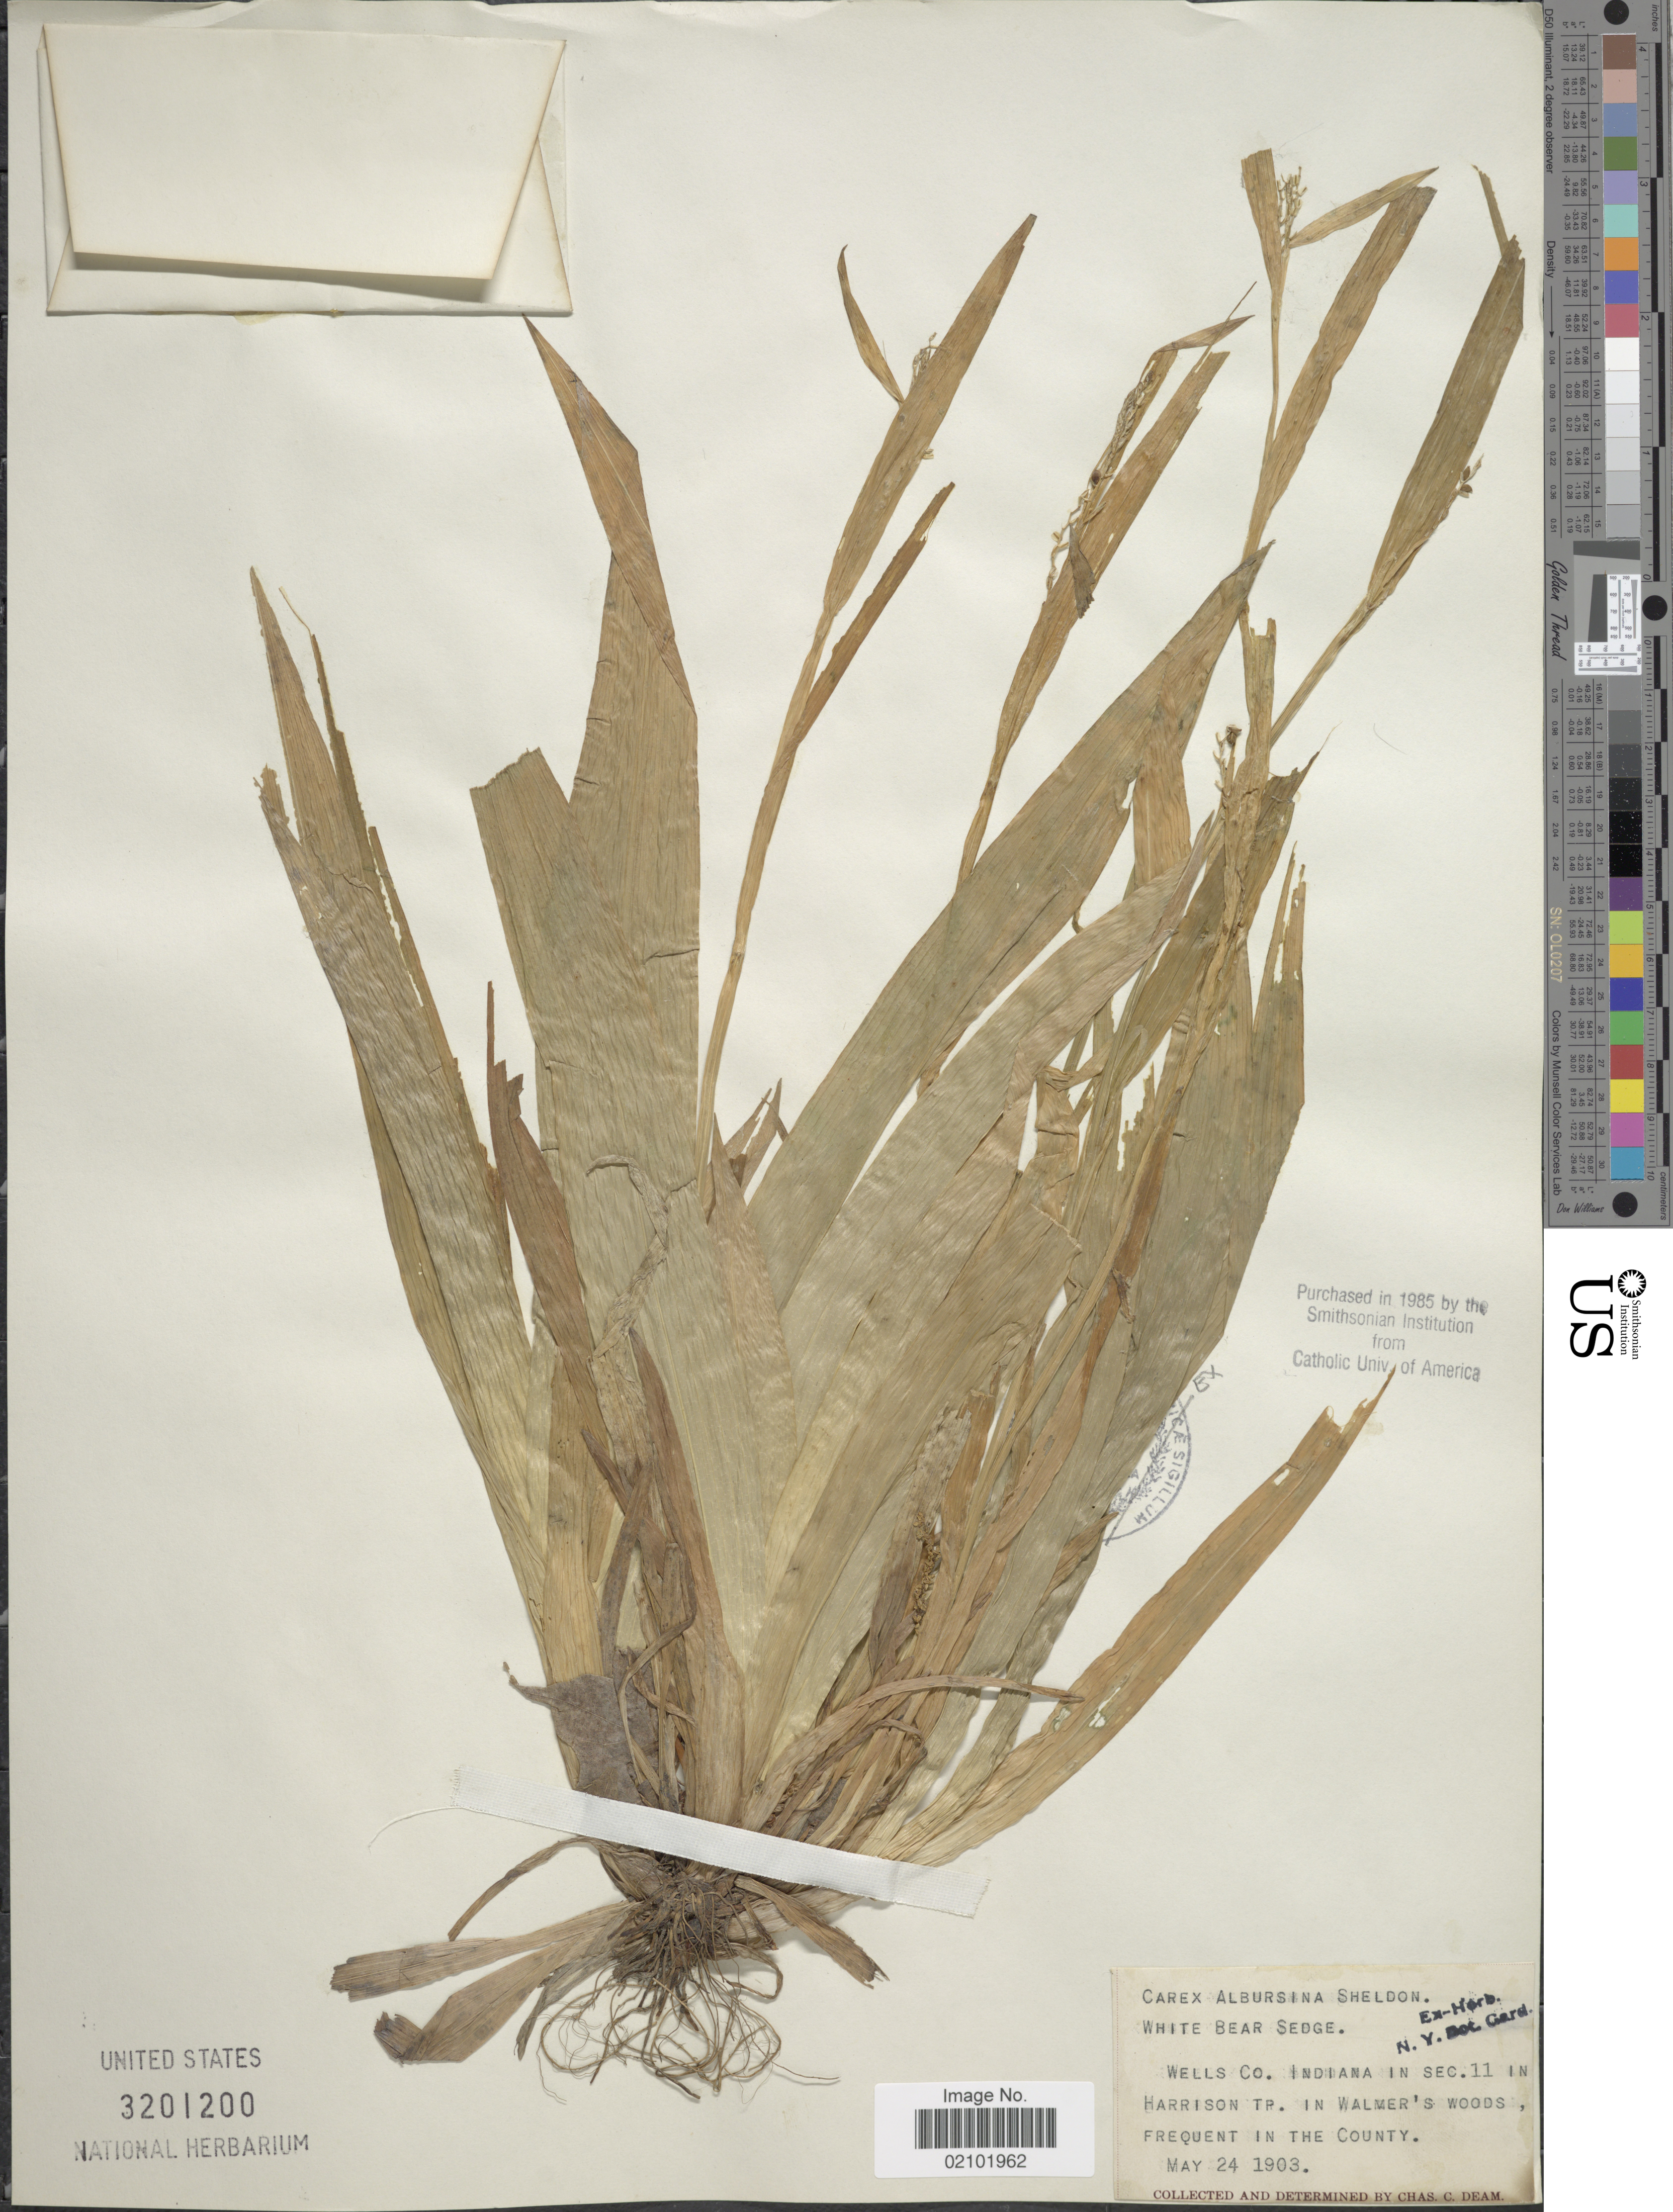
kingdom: Plantae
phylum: Tracheophyta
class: Liliopsida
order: Poales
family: Cyperaceae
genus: Carex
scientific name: Carex albursina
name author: E. Sheld.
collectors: C. C. Deam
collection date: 1903-05-24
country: United States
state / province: Indiana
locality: Wells Co. in sec. 11 in Harrison Tp. in Walmer's Woods, frequent in the county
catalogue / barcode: US 3201200